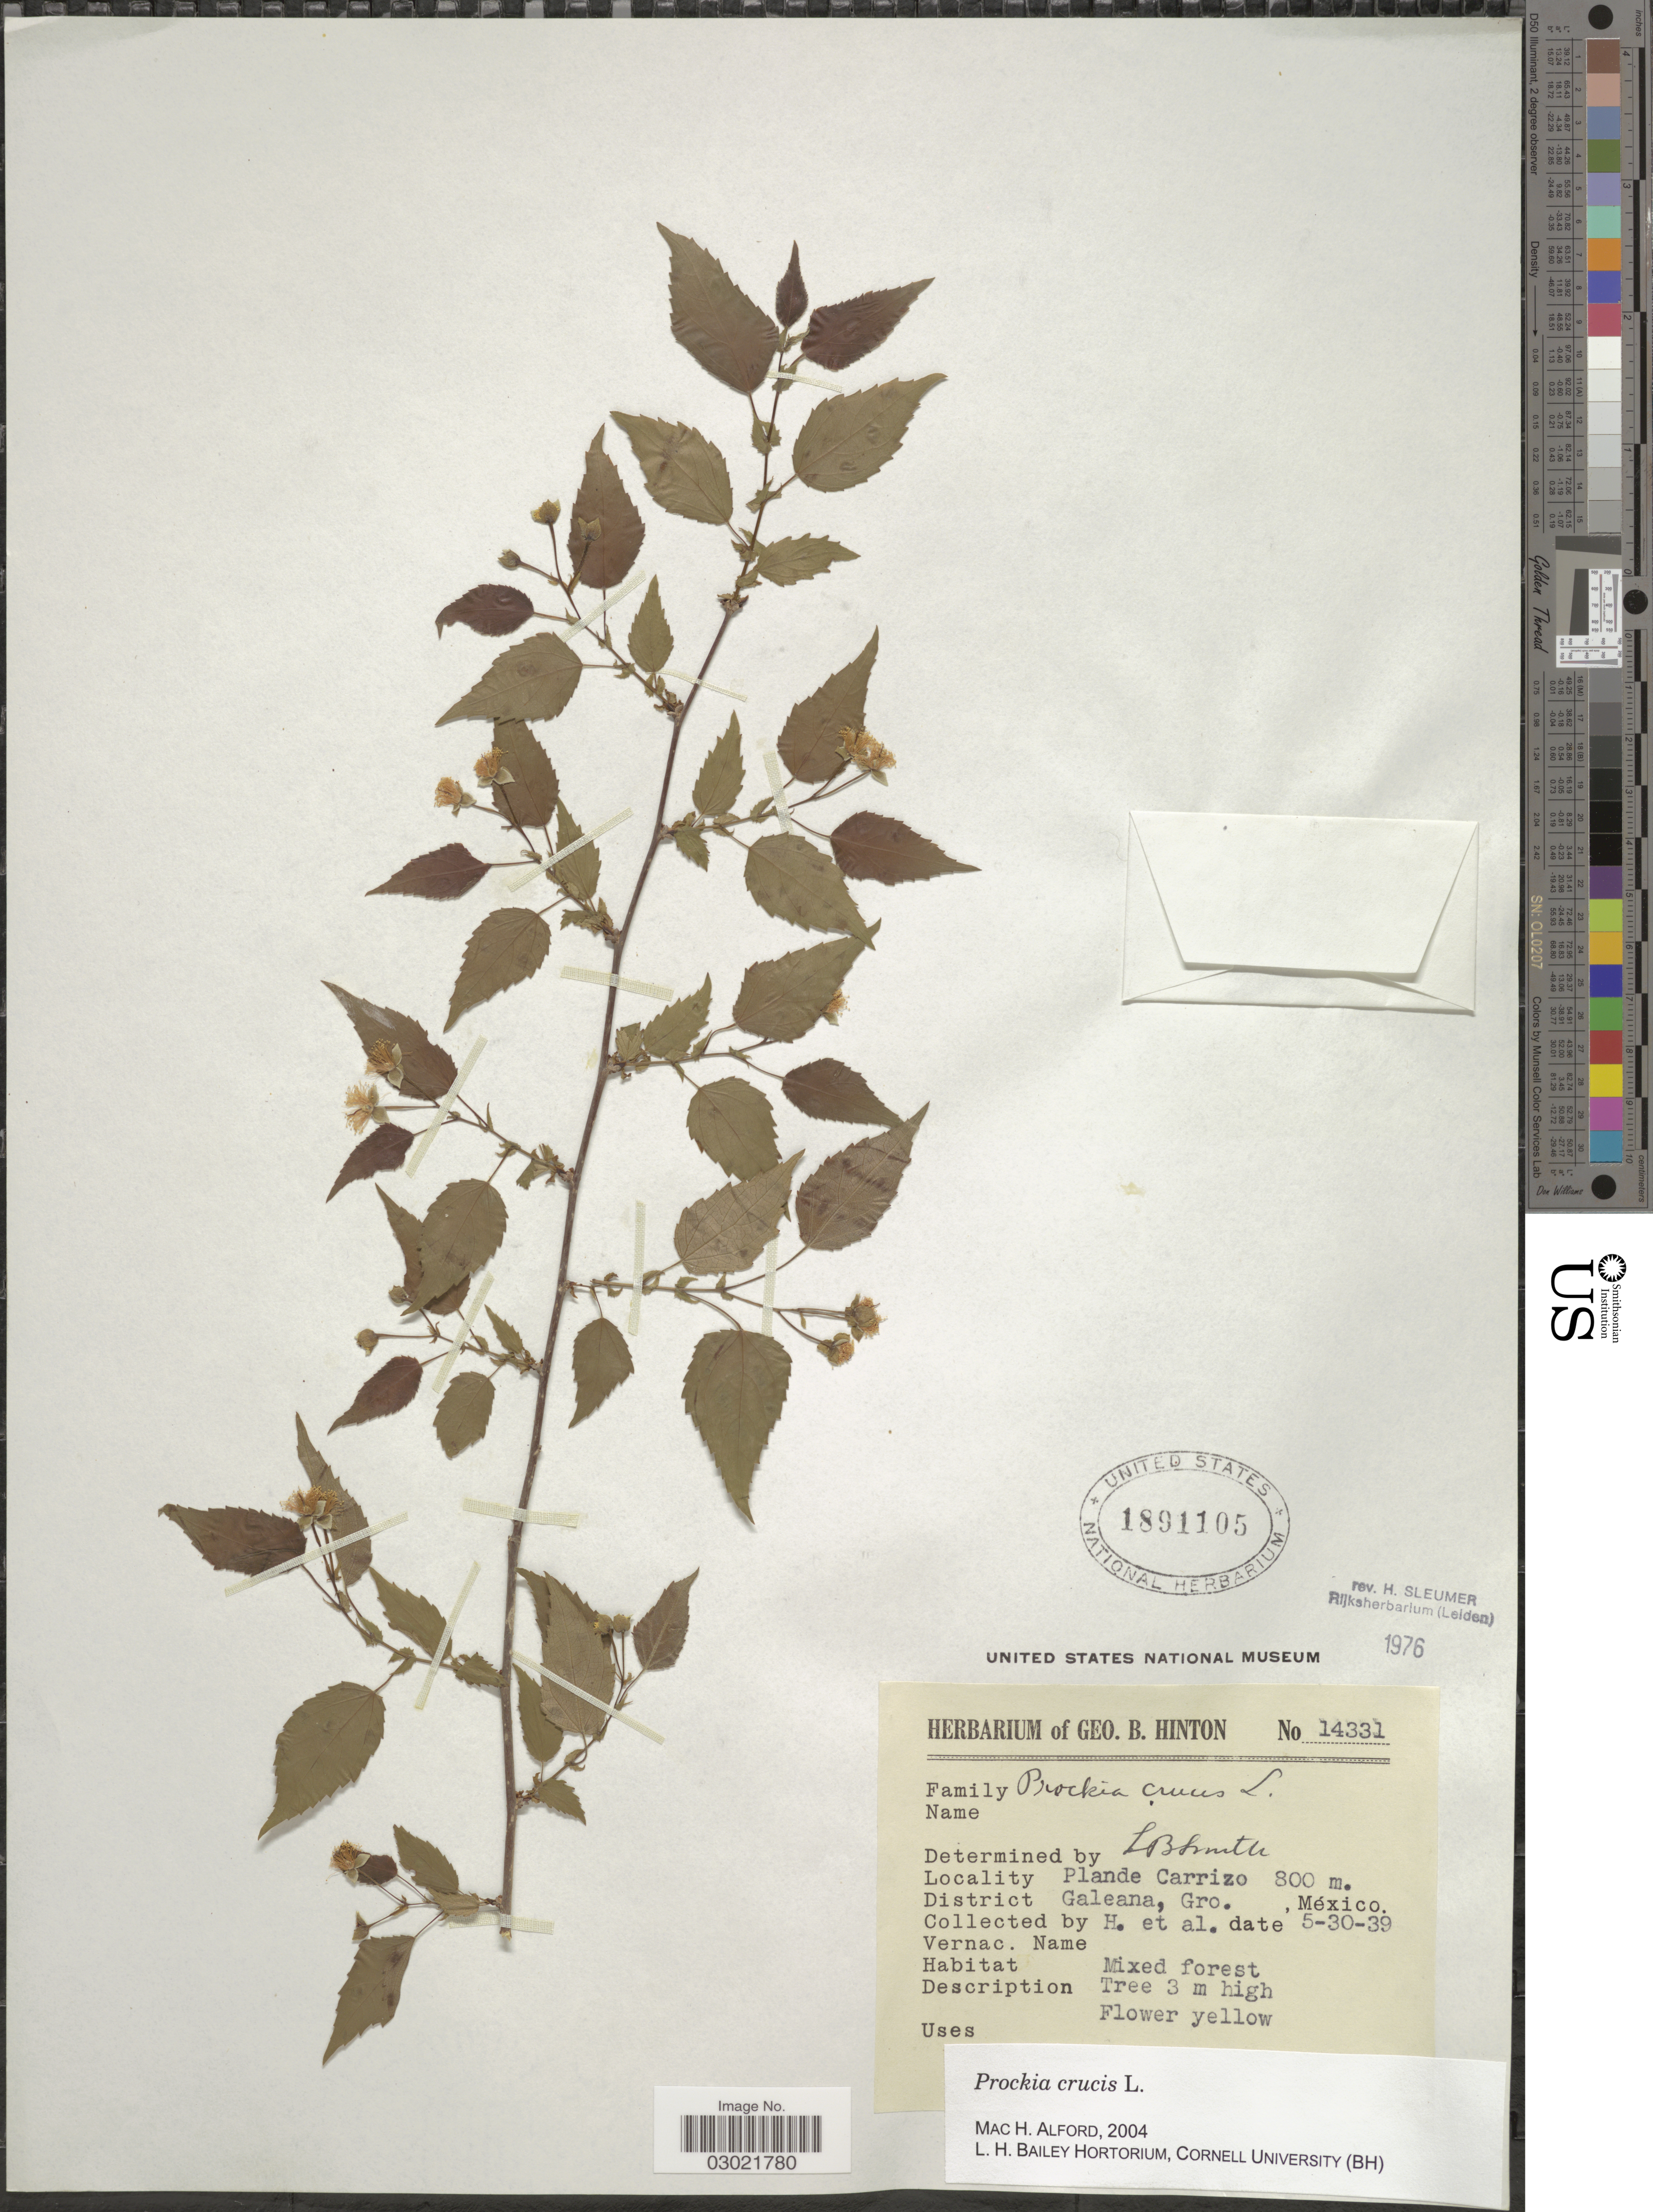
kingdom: Plantae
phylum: Tracheophyta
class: Magnoliopsida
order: Malpighiales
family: Salicaceae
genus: Prockia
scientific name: Prockia crucis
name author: P. Browne ex L.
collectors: G. B. Hinton & et al.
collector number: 14331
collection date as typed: Transcribed d/m/y: 30/5/39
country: Mexico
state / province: Guerrero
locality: Plande Carrizo. District Galeana.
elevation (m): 800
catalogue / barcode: US 1891105